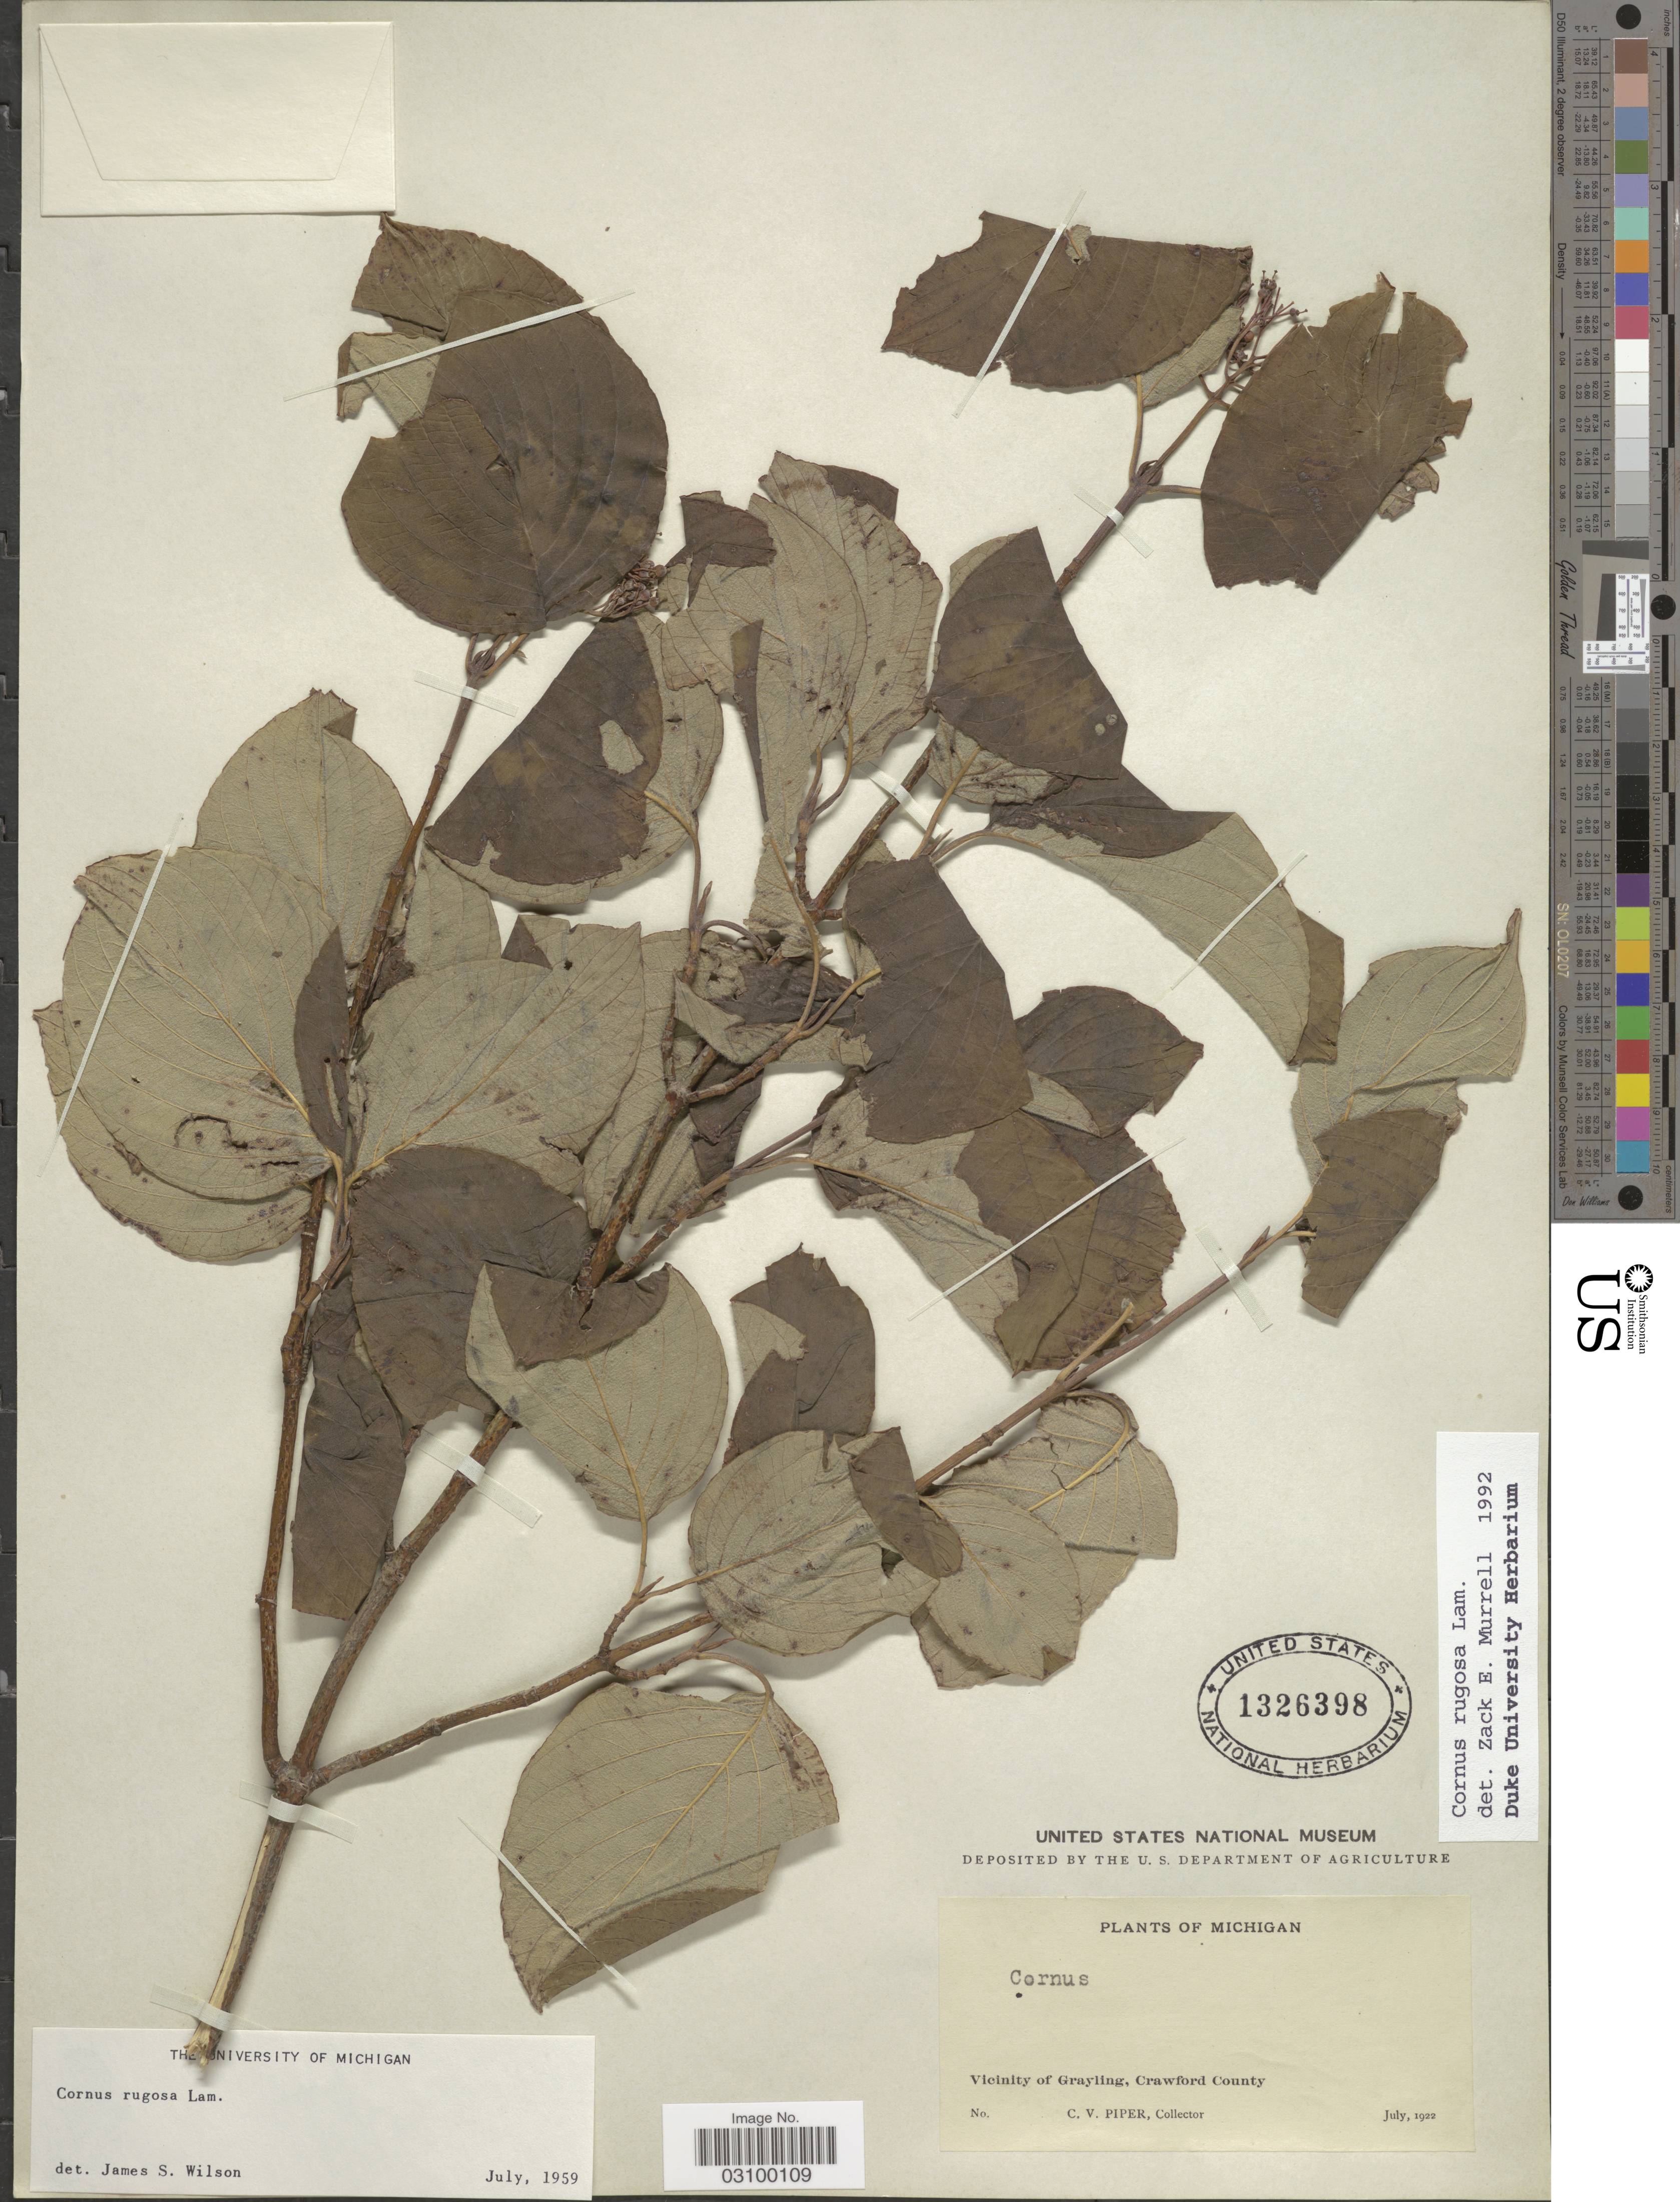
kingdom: Plantae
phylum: Tracheophyta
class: Magnoliopsida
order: Cornales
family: Cornaceae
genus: Cornus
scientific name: Cornus rugosa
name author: Lam.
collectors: C. V. Piper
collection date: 1922-07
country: United States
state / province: Michigan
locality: Vicinity of Grayling, Crawford County.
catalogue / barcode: US 1326398